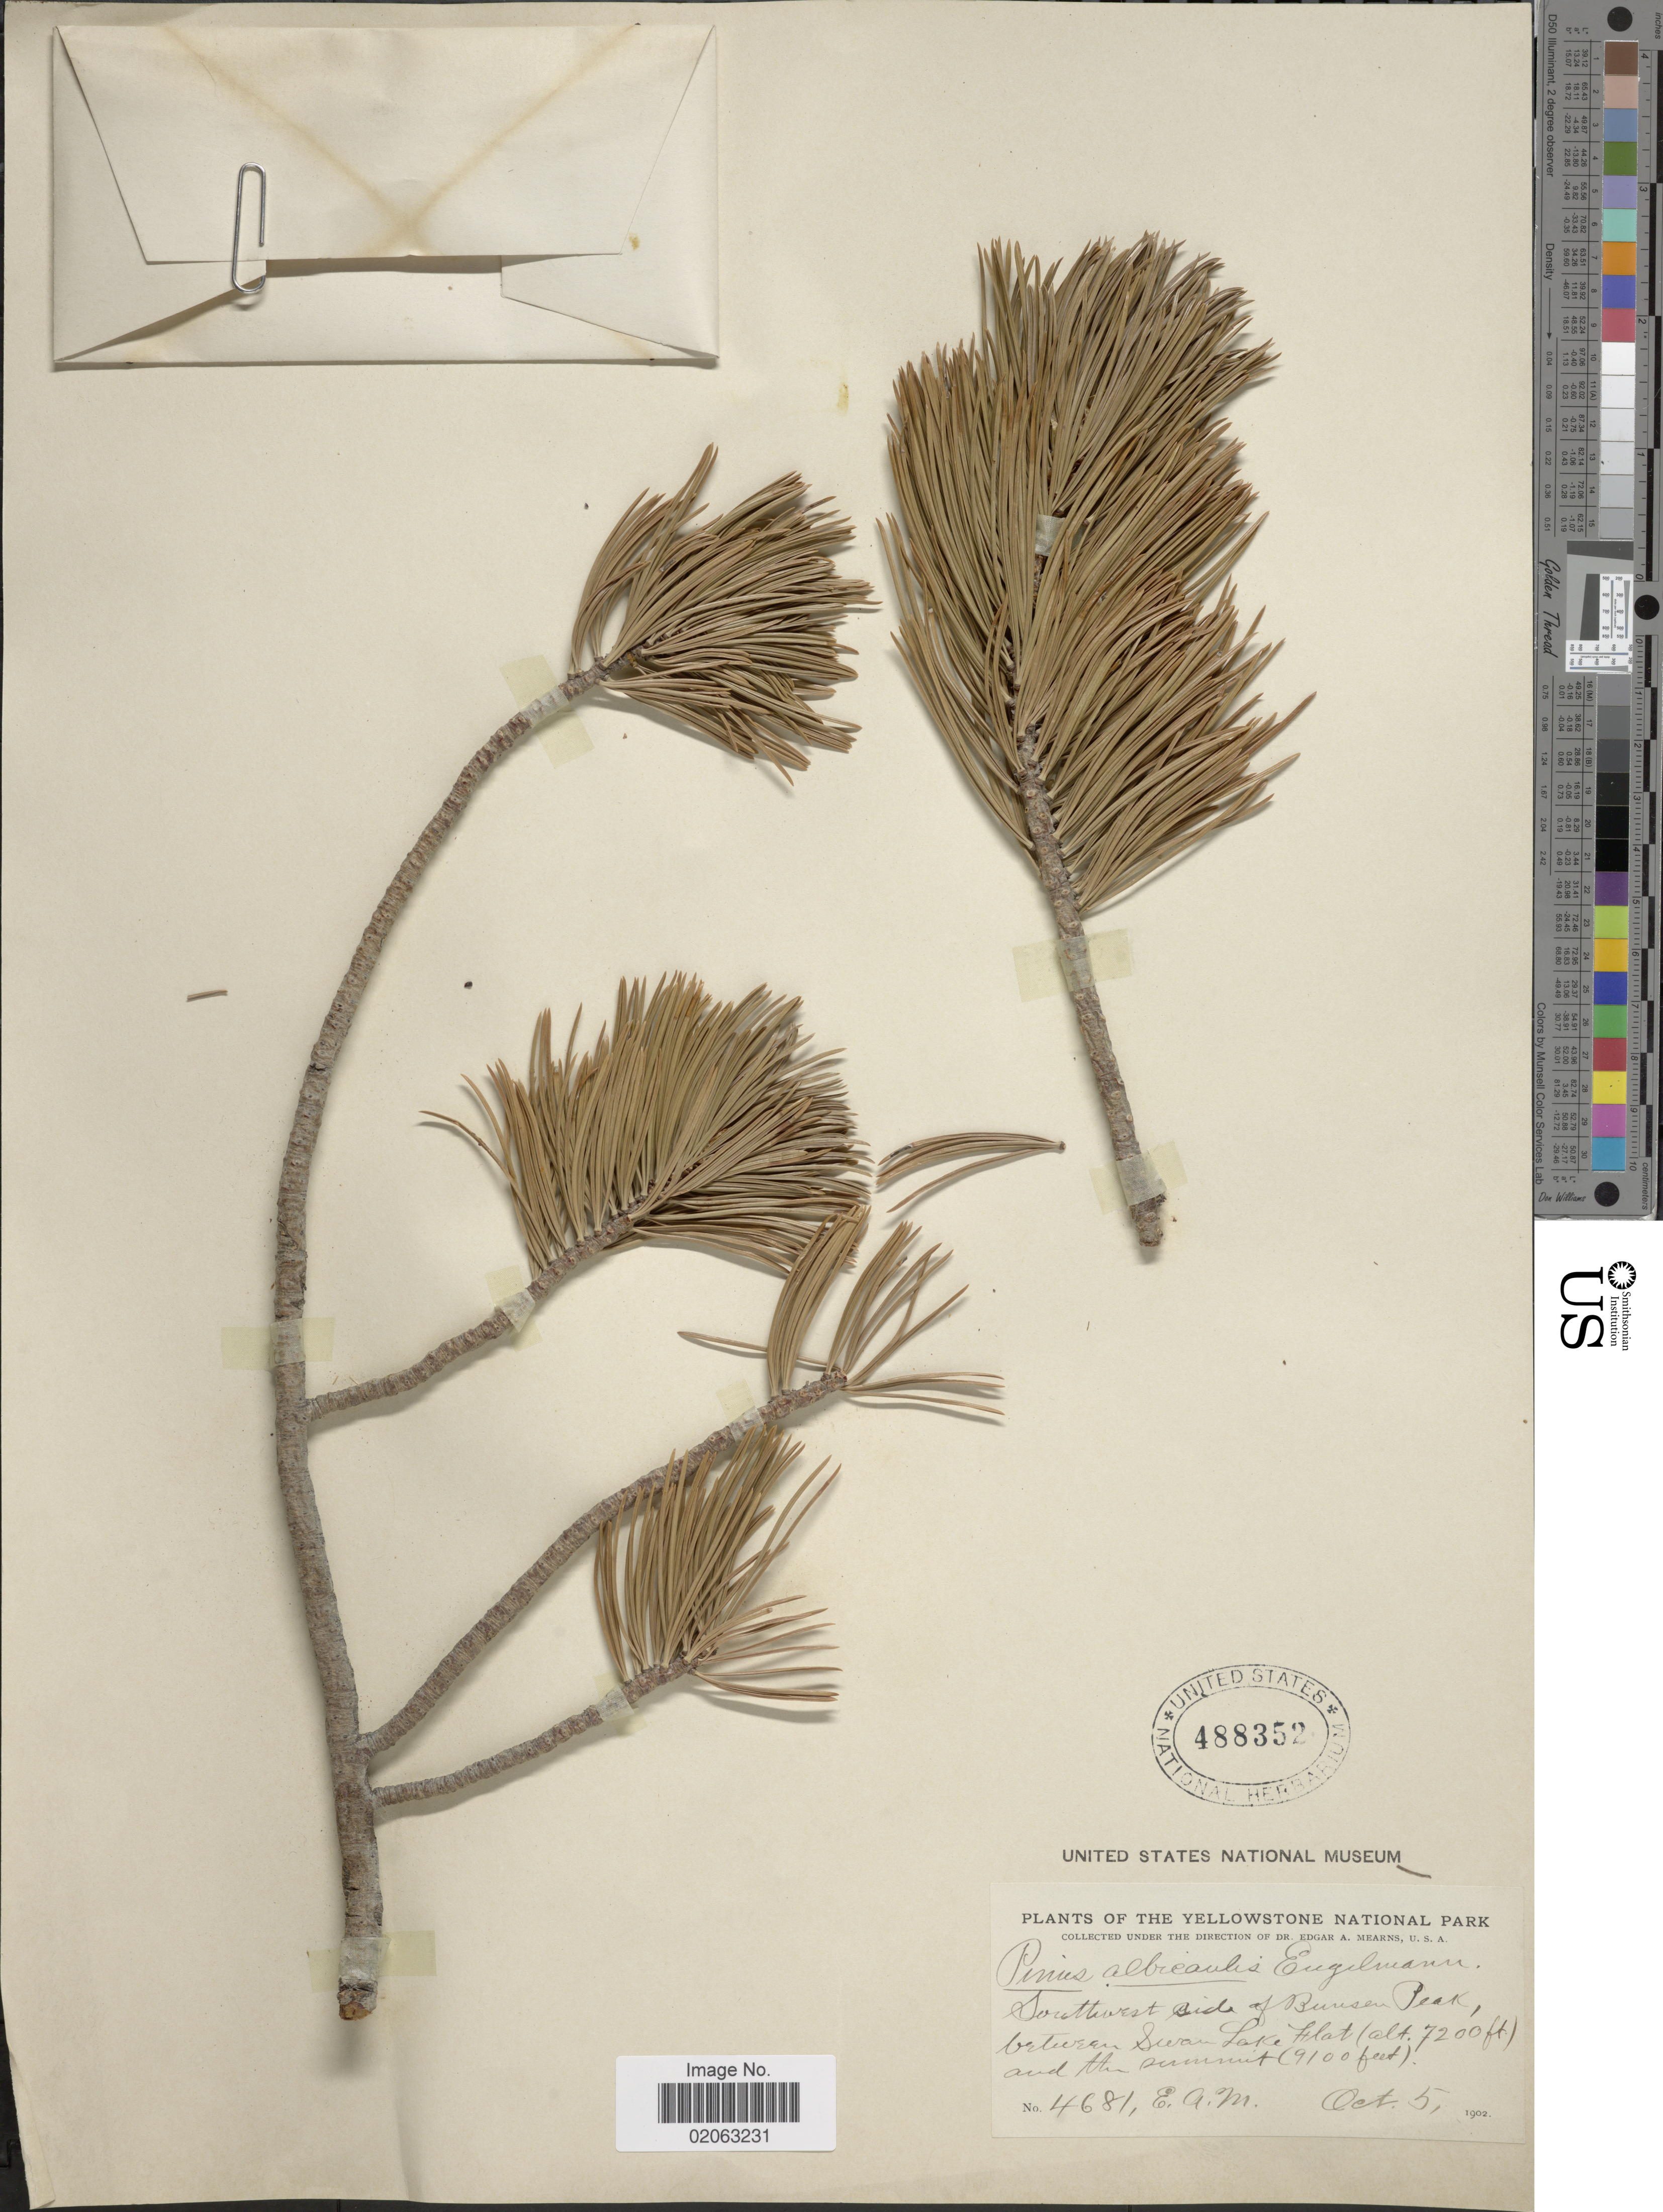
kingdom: Plantae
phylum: Tracheophyta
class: Pinopsida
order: Pinales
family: Pinaceae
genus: Pinus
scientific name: Pinus albicaulis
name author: Engelm.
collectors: E. A. Mearns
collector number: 4681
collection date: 1902-10-05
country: United States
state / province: Wyoming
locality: The Yellowstone National Park, Southwest side of Bunsen Peak, between Swan Lake Flat and the summit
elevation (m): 2195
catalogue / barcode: US 488352